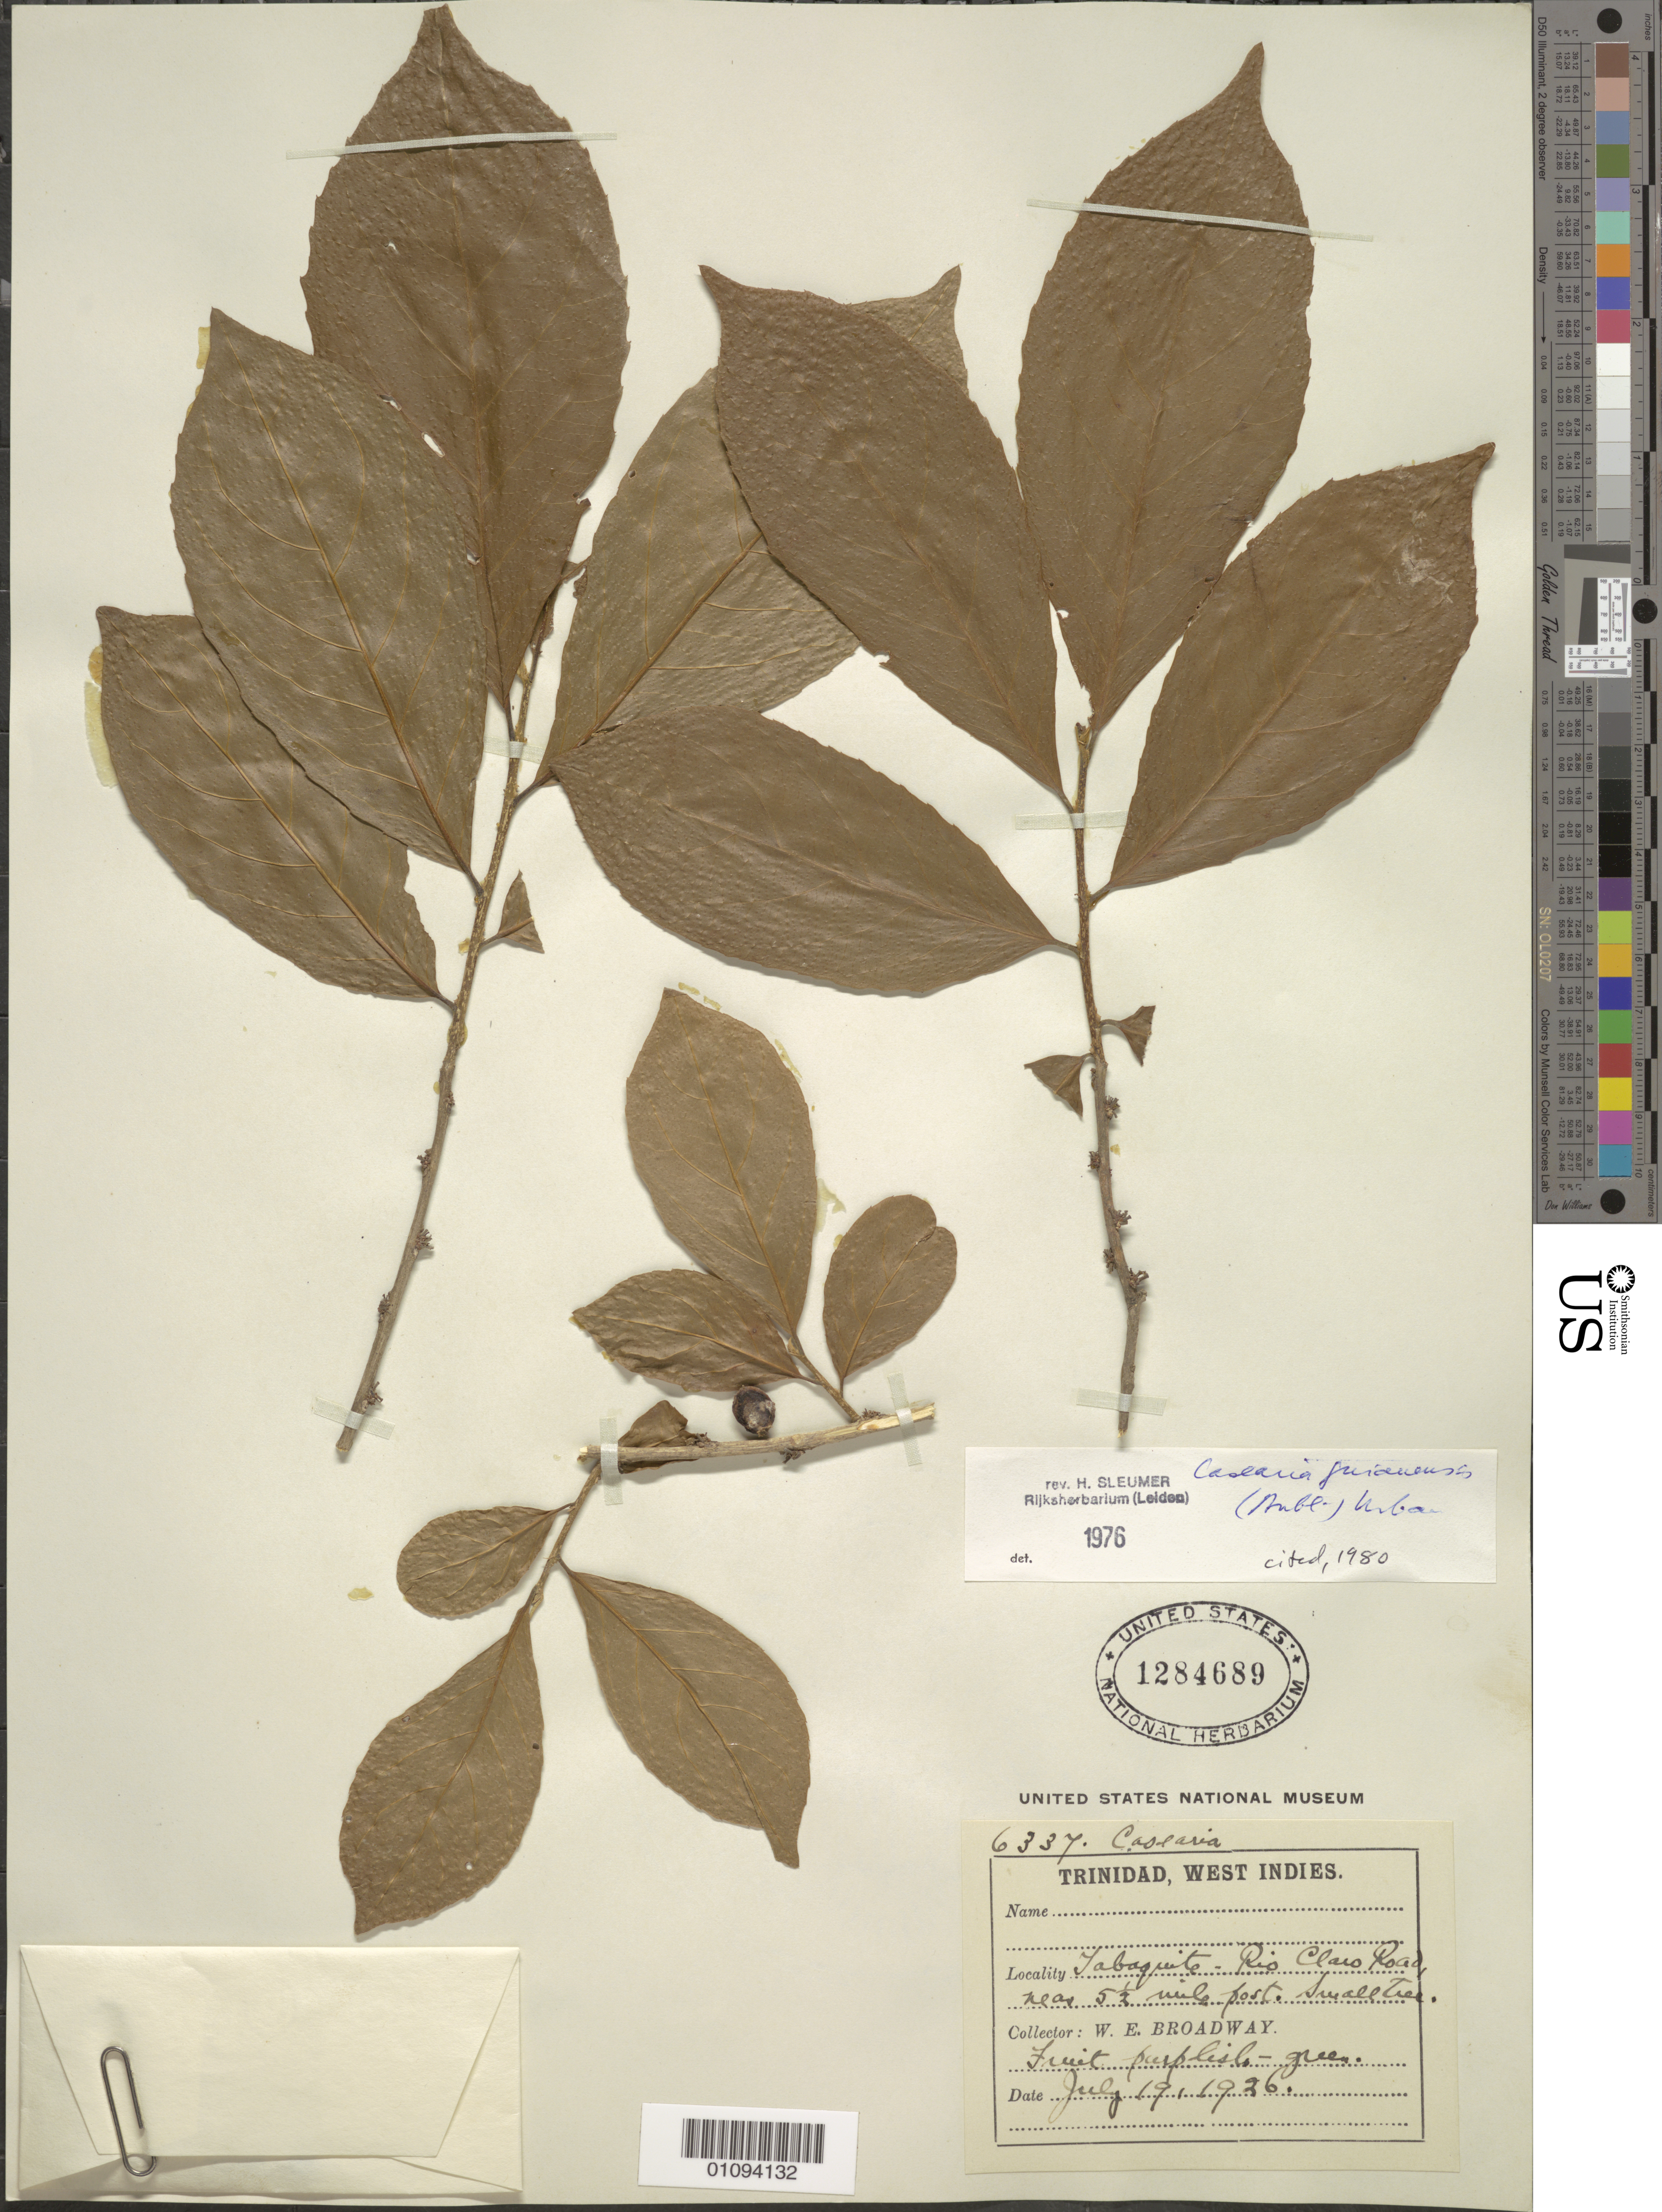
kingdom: Plantae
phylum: Tracheophyta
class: Magnoliopsida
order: Malpighiales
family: Salicaceae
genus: Casearia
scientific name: Casearia guianensis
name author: (Aubl.) Urb.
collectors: W. E. Broadway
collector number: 6334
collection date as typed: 19 Jul 1926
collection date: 1926-07-19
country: Trinidad and Tobago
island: Trinidad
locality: Tabaquite-Rio Claro Road, 5 1/2 mile post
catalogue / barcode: US 1284689